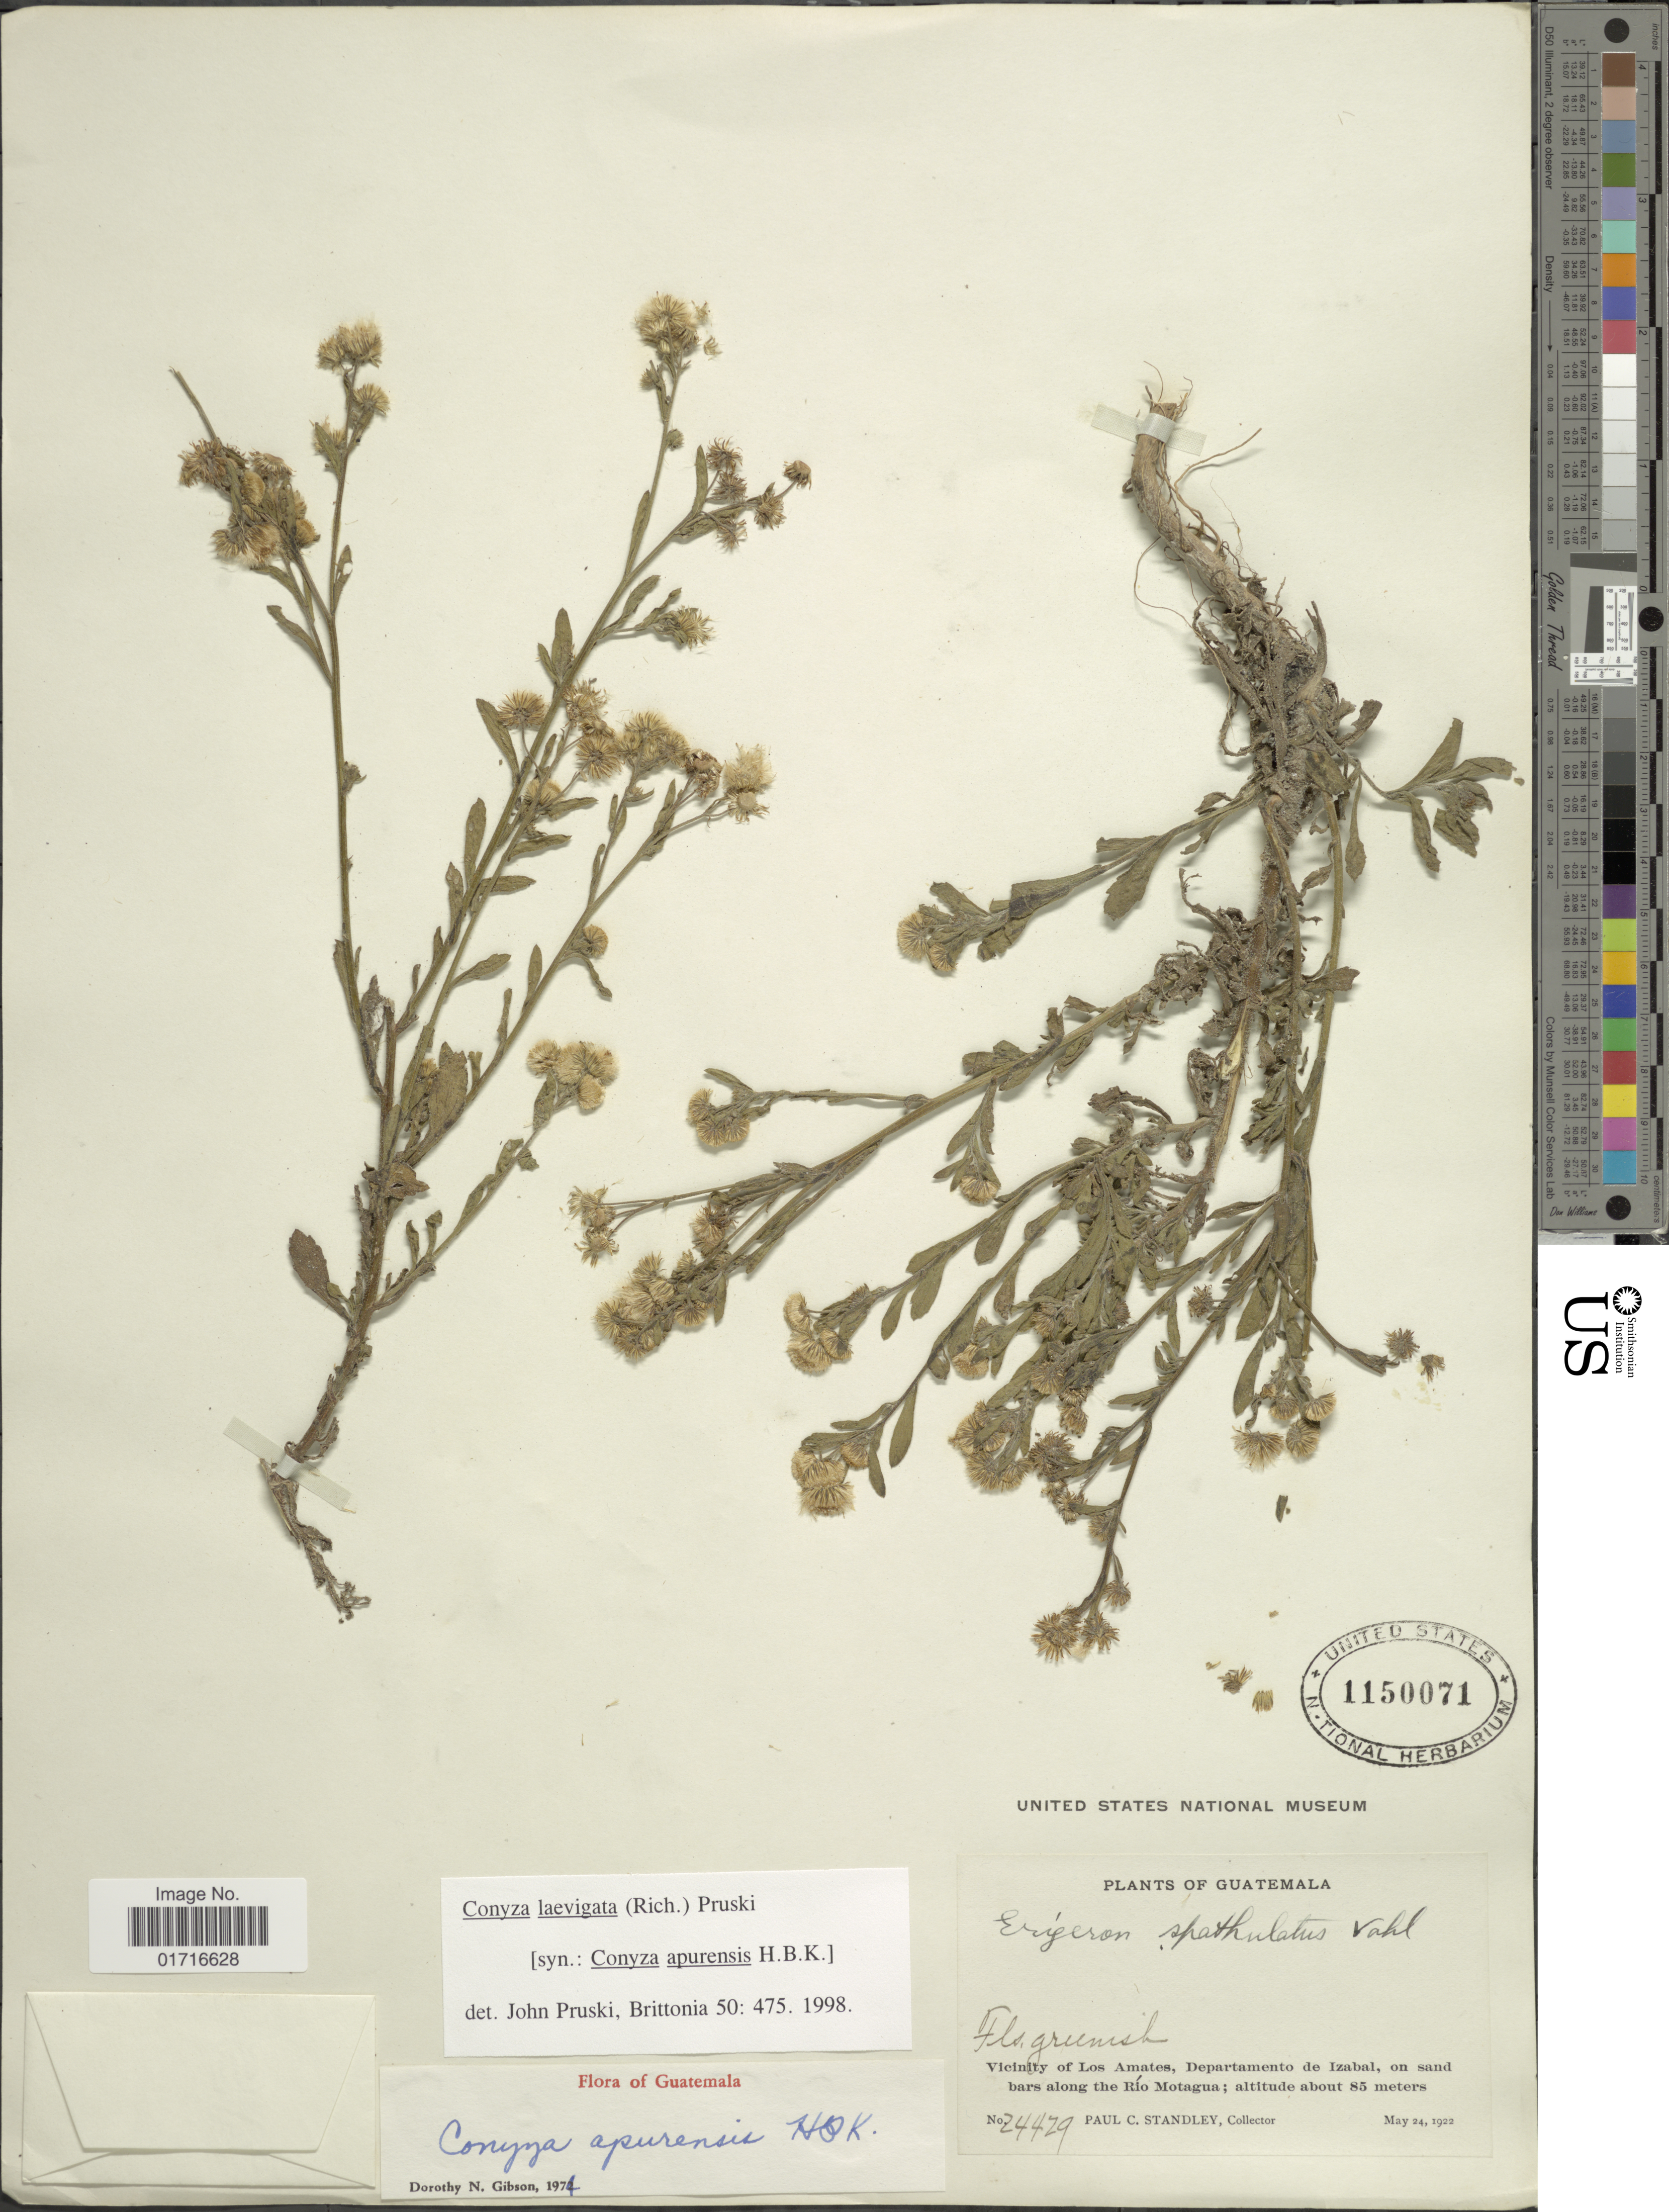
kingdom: Plantae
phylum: Tracheophyta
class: Magnoliopsida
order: Asterales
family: Asteraceae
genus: Conyza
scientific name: Conyza laevigata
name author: (Rich.) Pruski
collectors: P. C. Standley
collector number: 24429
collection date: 1922-05-24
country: Guatemala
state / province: Izabal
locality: Vicinity of Los Amates, Departamento de Izabal, on sand bars along the Rio Motagua,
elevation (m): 85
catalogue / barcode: US 1150071